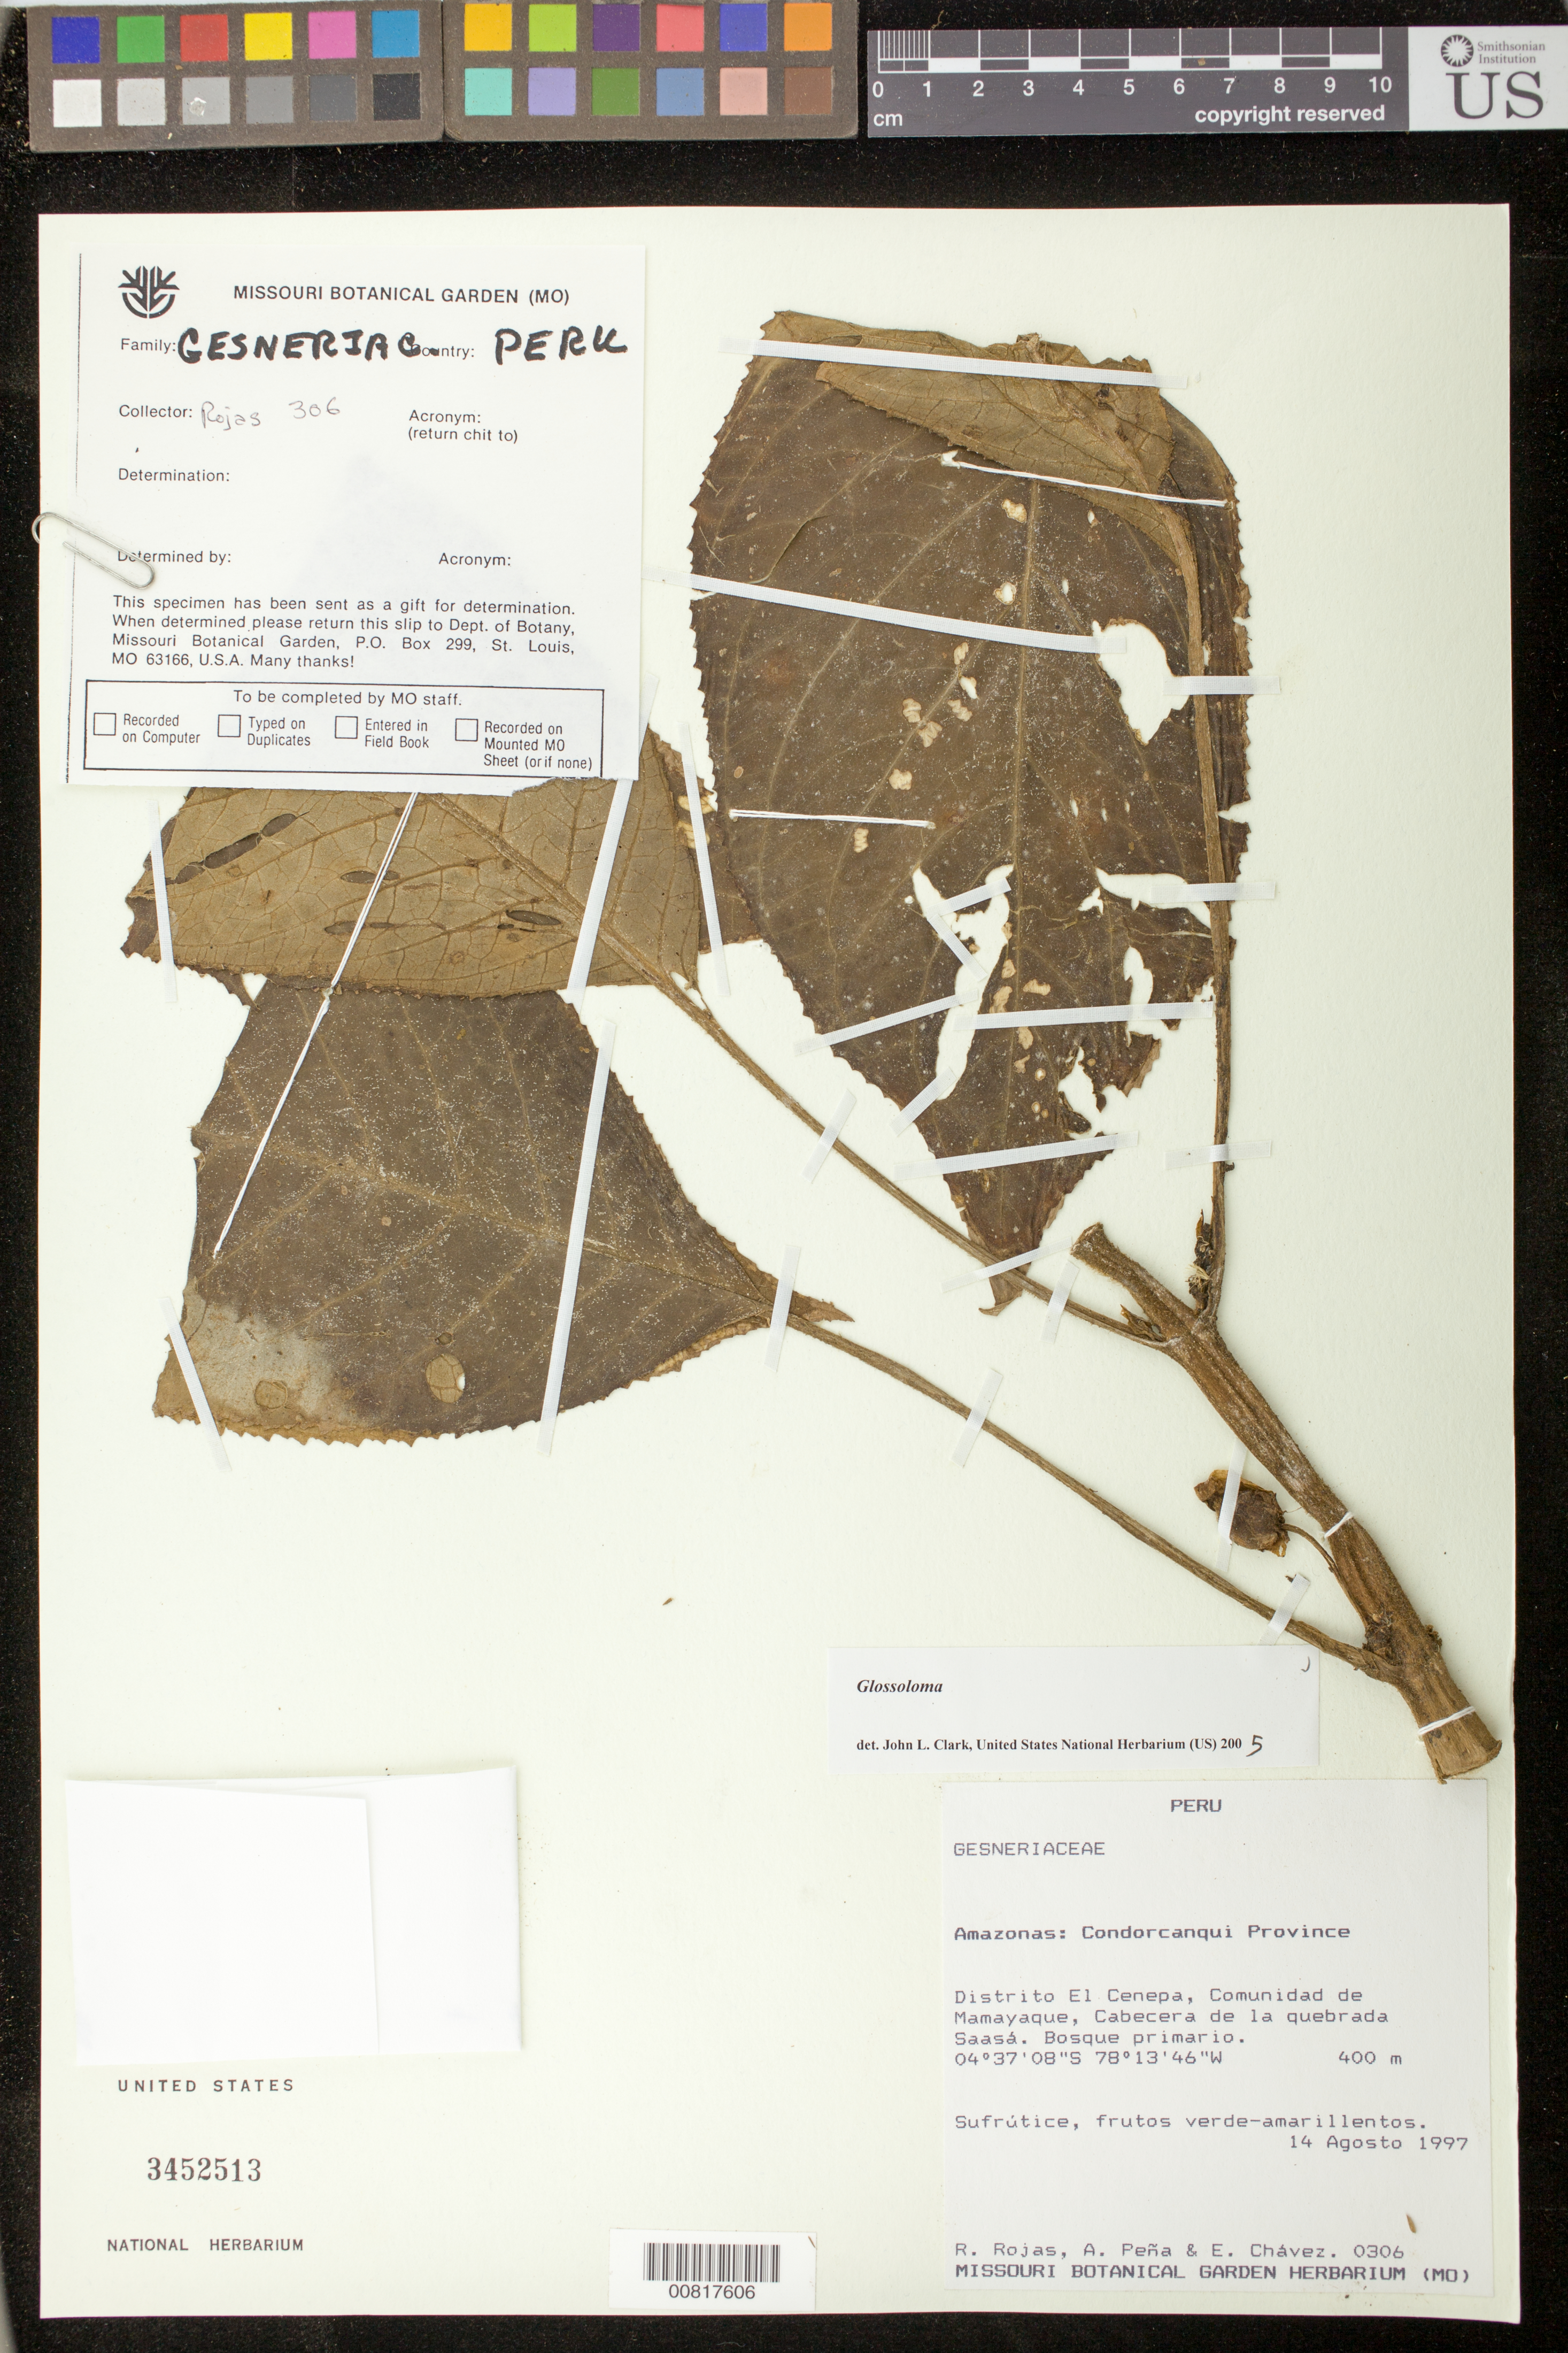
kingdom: Plantae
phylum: Tracheophyta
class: Magnoliopsida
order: Lamiales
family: Gesneriaceae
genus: Glossoloma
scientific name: Glossoloma sp.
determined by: Clark, J. L., (SEL), The Marie Selby Botanical Garden (UNITED STATES)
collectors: R. Rojas, A. Peña & E. Chávez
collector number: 306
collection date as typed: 14 Aug 1997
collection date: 1997-08-14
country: Peru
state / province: Amazonas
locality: Condorcanqui Province, Distrito El Cenepa, comunidad de Mamayaque, cabecera de la quebrada Saasá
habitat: Bosque primario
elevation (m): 400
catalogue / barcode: US 3452513